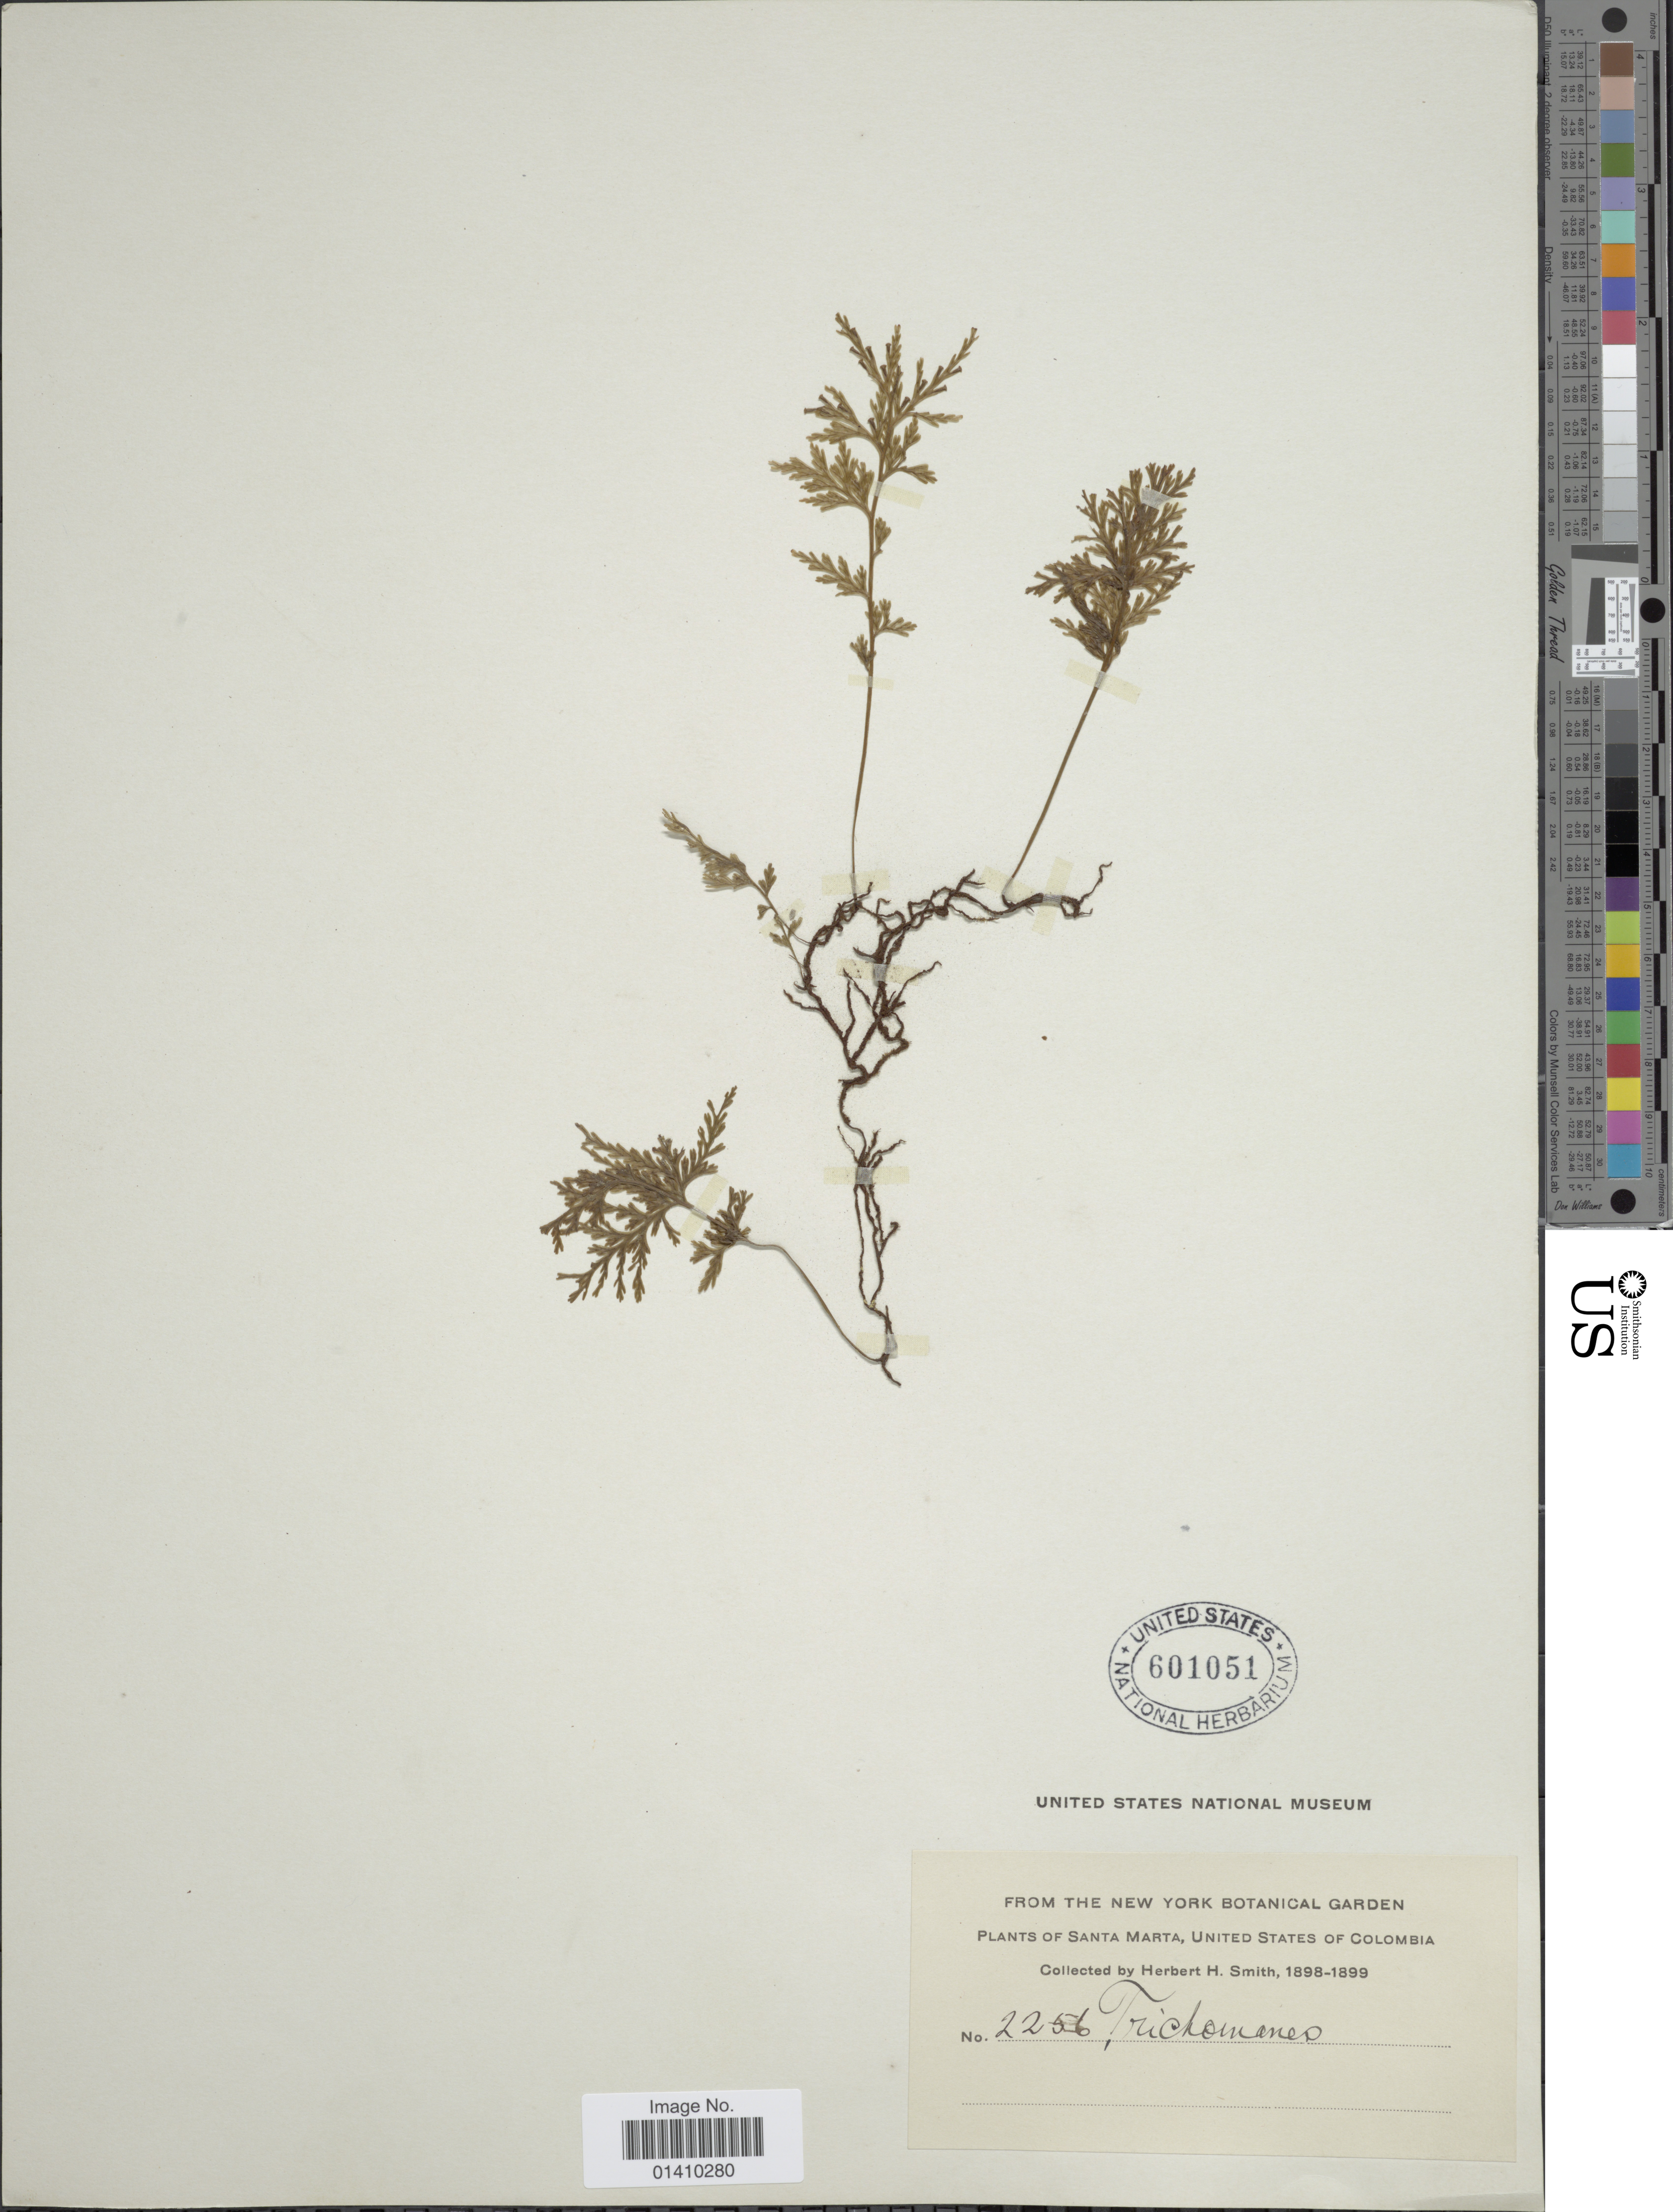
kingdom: Plantae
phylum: Tracheophyta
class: Polypodiopsida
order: Hymenophyllales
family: Hymenophyllaceae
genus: Polyphlebium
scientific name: Polyphlebium hymenophylloides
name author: (Bosch) Ebihara & Dubuisson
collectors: Herbert H. Smith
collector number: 2256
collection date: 1898/1899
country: Colombia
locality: Santa Marta, united states of Colombia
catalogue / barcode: US 601051